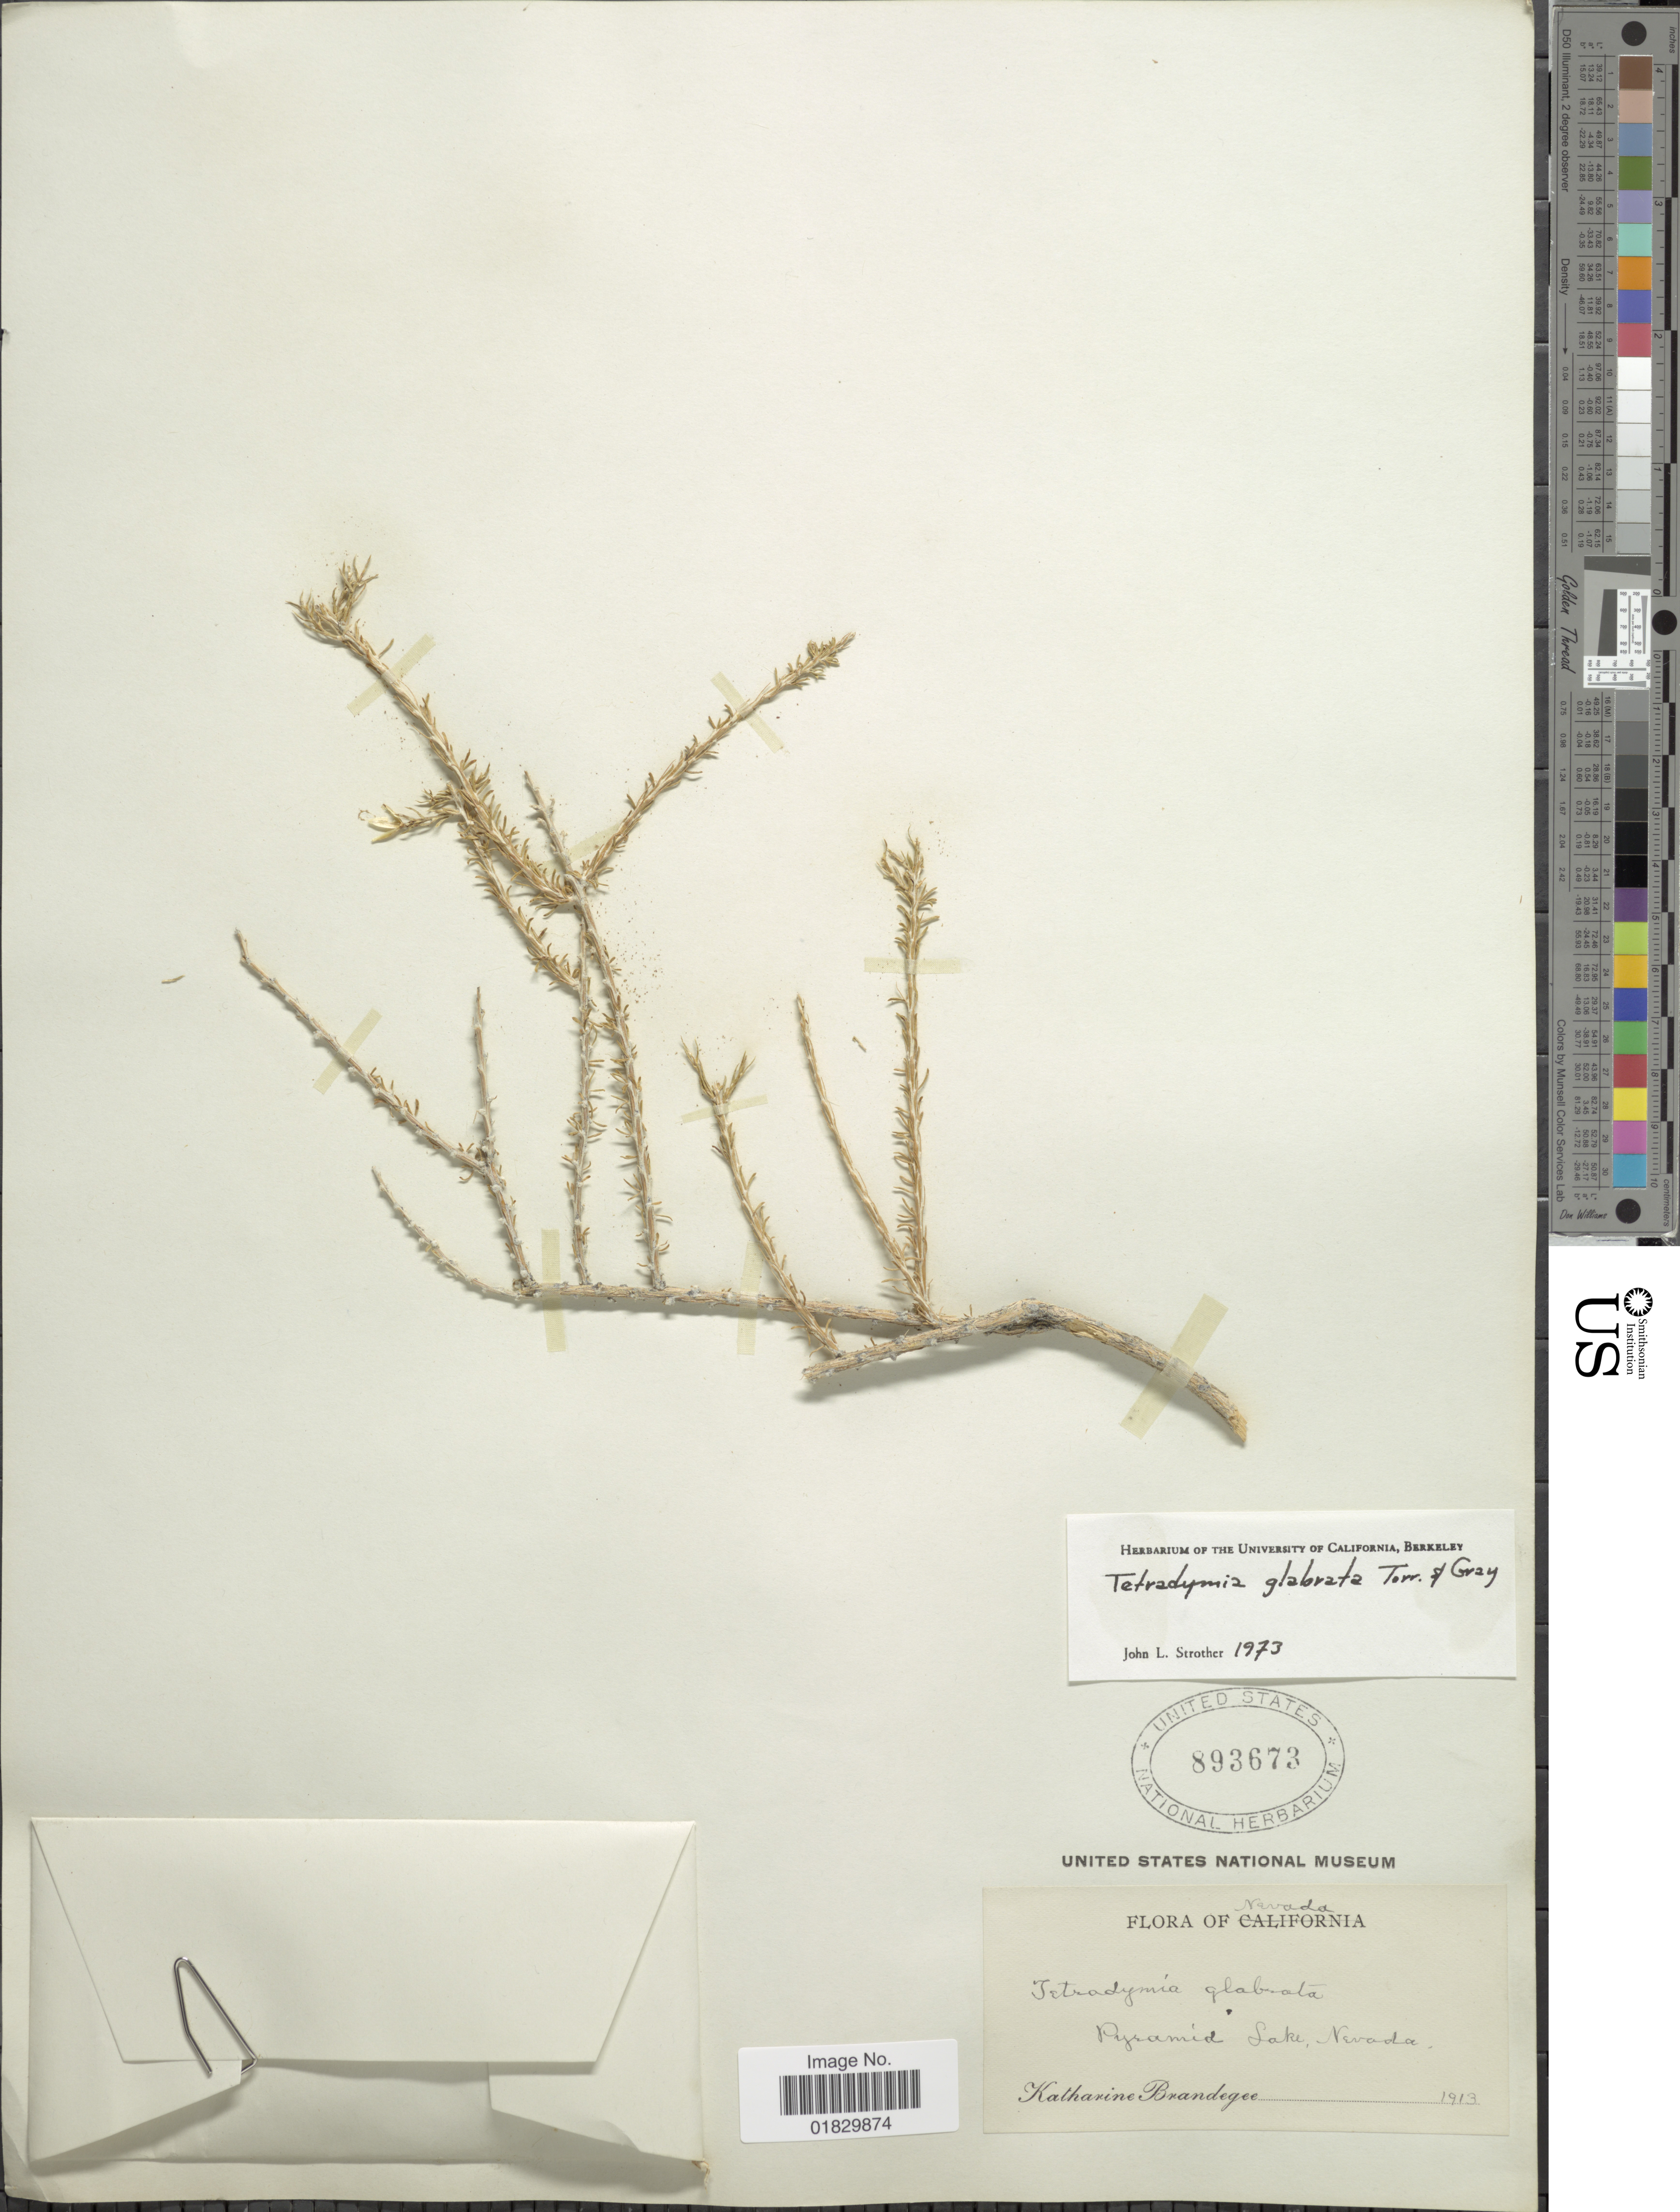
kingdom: Plantae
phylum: Tracheophyta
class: Magnoliopsida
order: Asterales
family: Asteraceae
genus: Tetradymia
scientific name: Tetradymia glabrata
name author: Torr. & A. Gray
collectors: M. K. Brandegee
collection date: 1913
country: United States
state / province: Nevada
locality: Pyramid Lake, Nevada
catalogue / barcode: US 893673